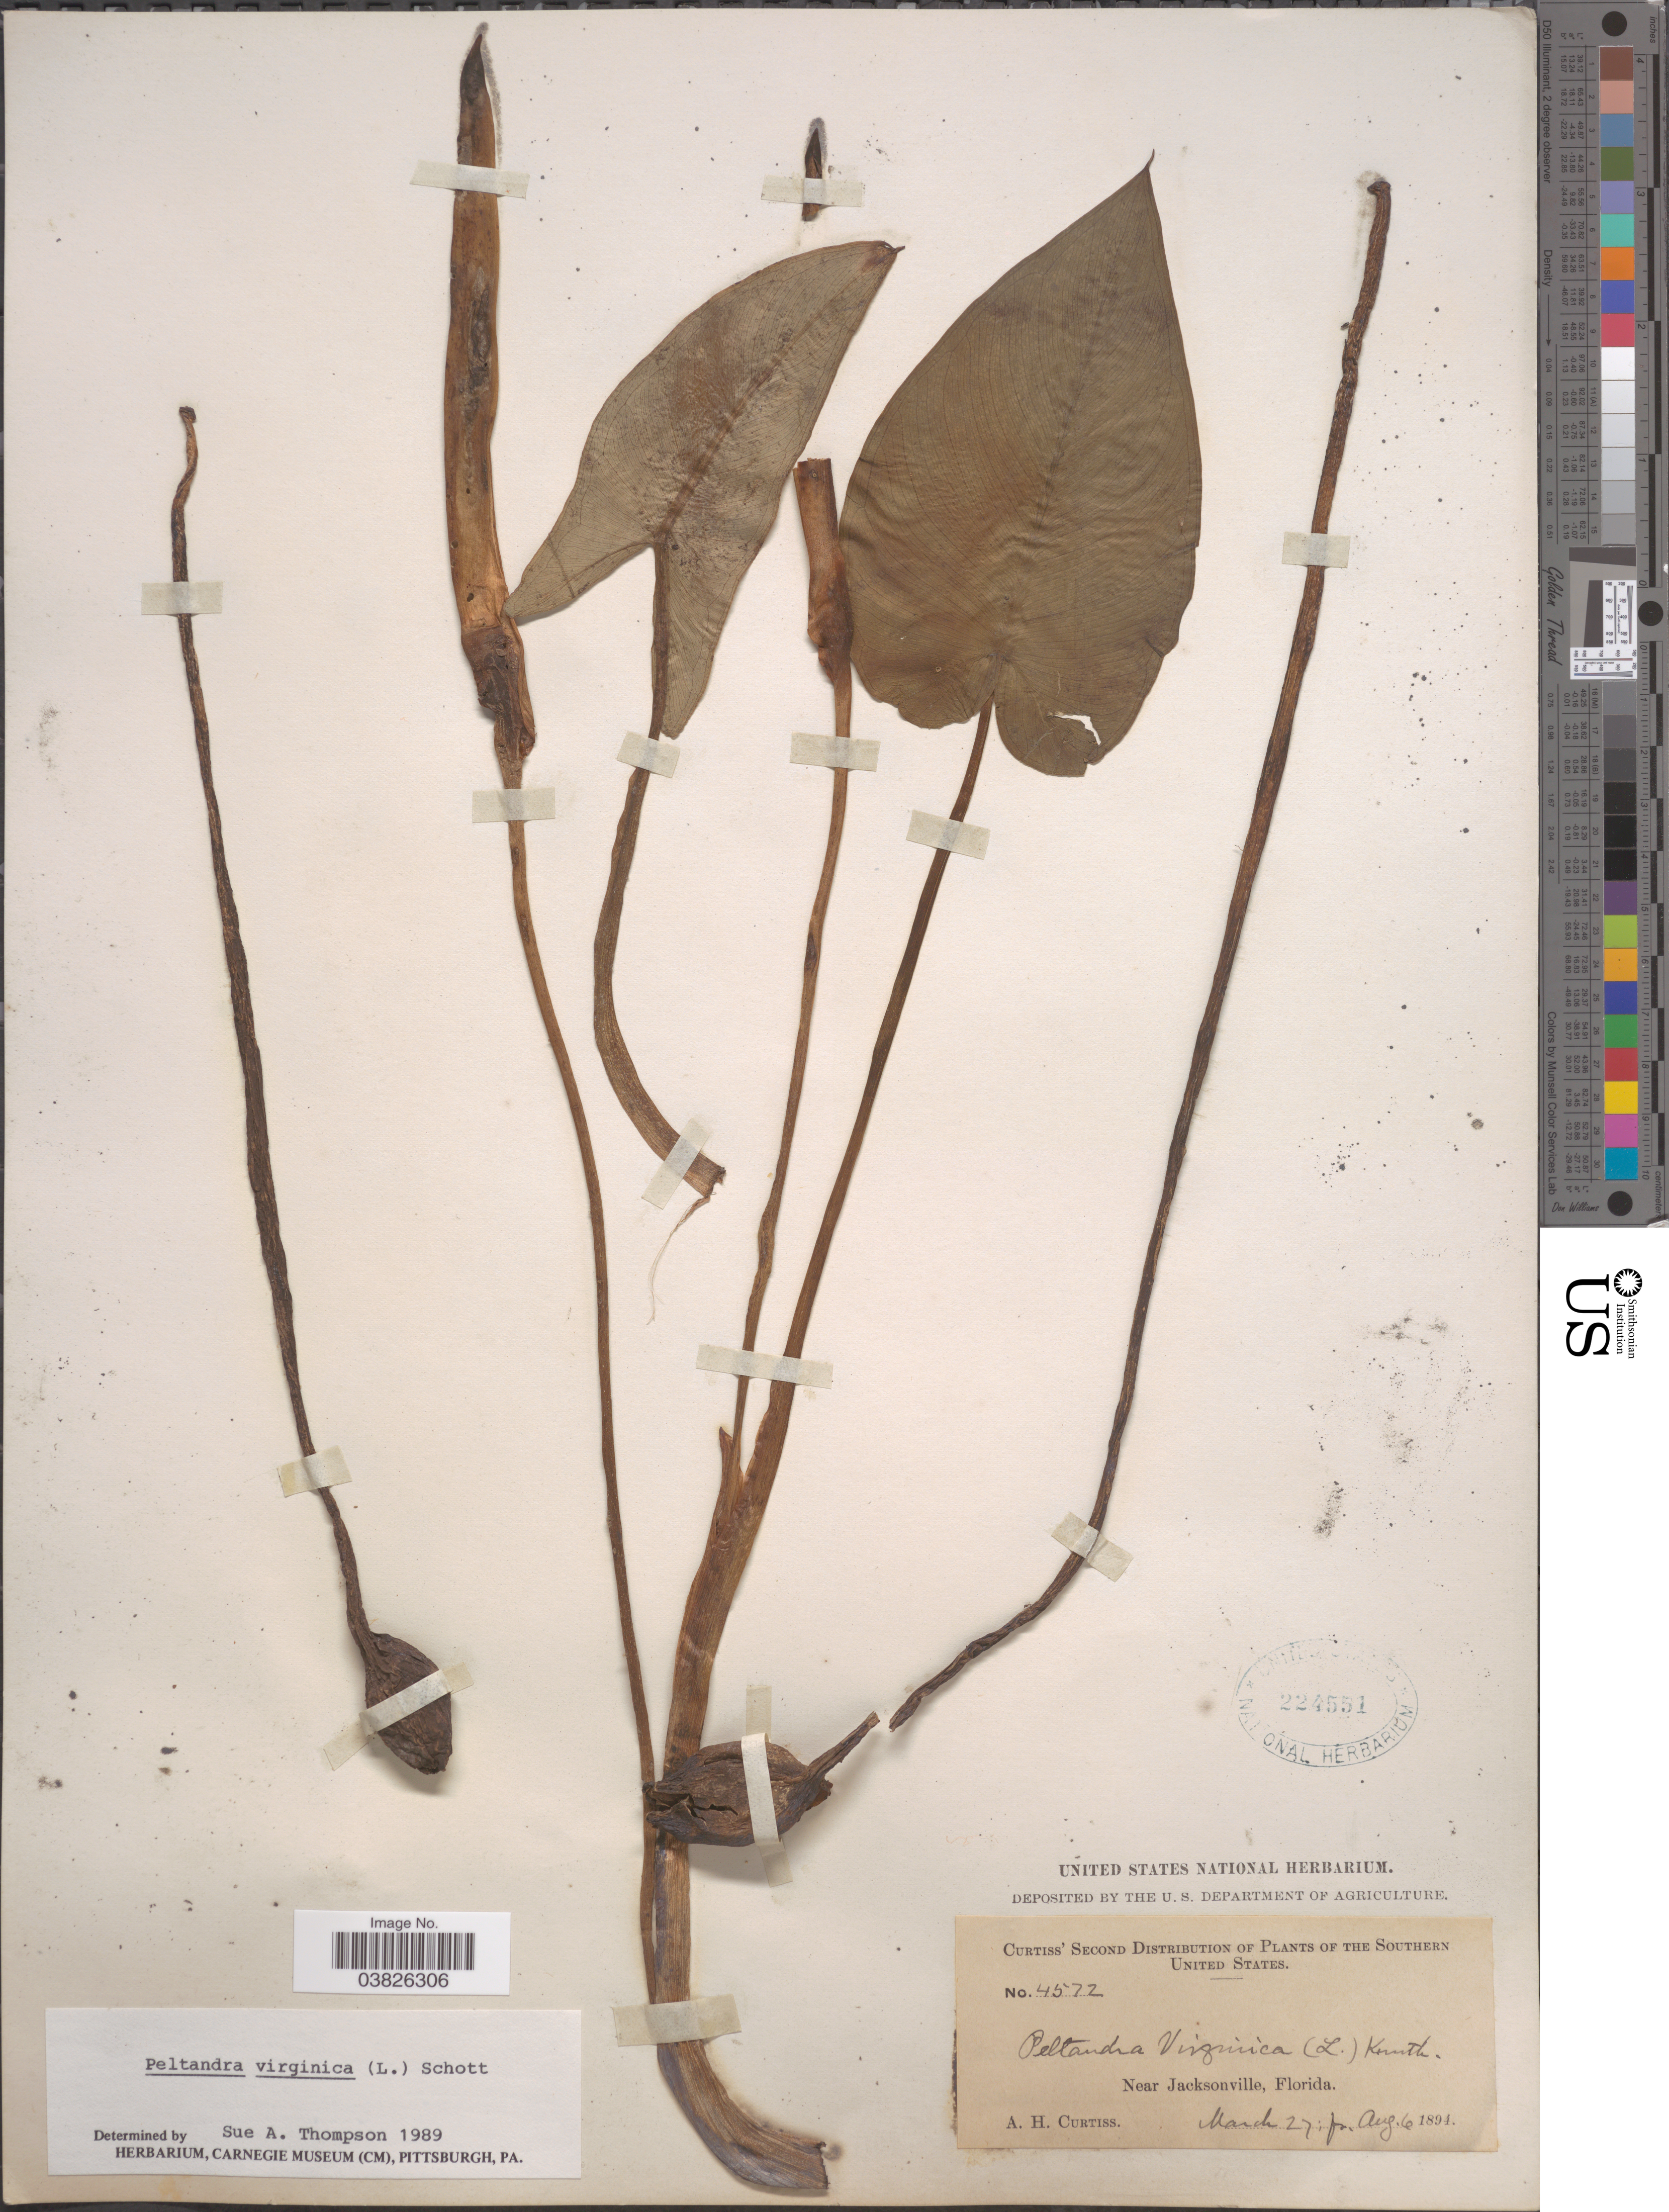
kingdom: Plantae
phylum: Tracheophyta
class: Liliopsida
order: Alismatales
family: Araceae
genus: Peltandra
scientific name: Peltandra virginica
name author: (L.) Schott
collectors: A. H. Curtiss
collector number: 4572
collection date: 1894-03-27/1894-08-06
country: United States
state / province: Florida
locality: The Southern United States. Near Jacksonville.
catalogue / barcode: US 224551